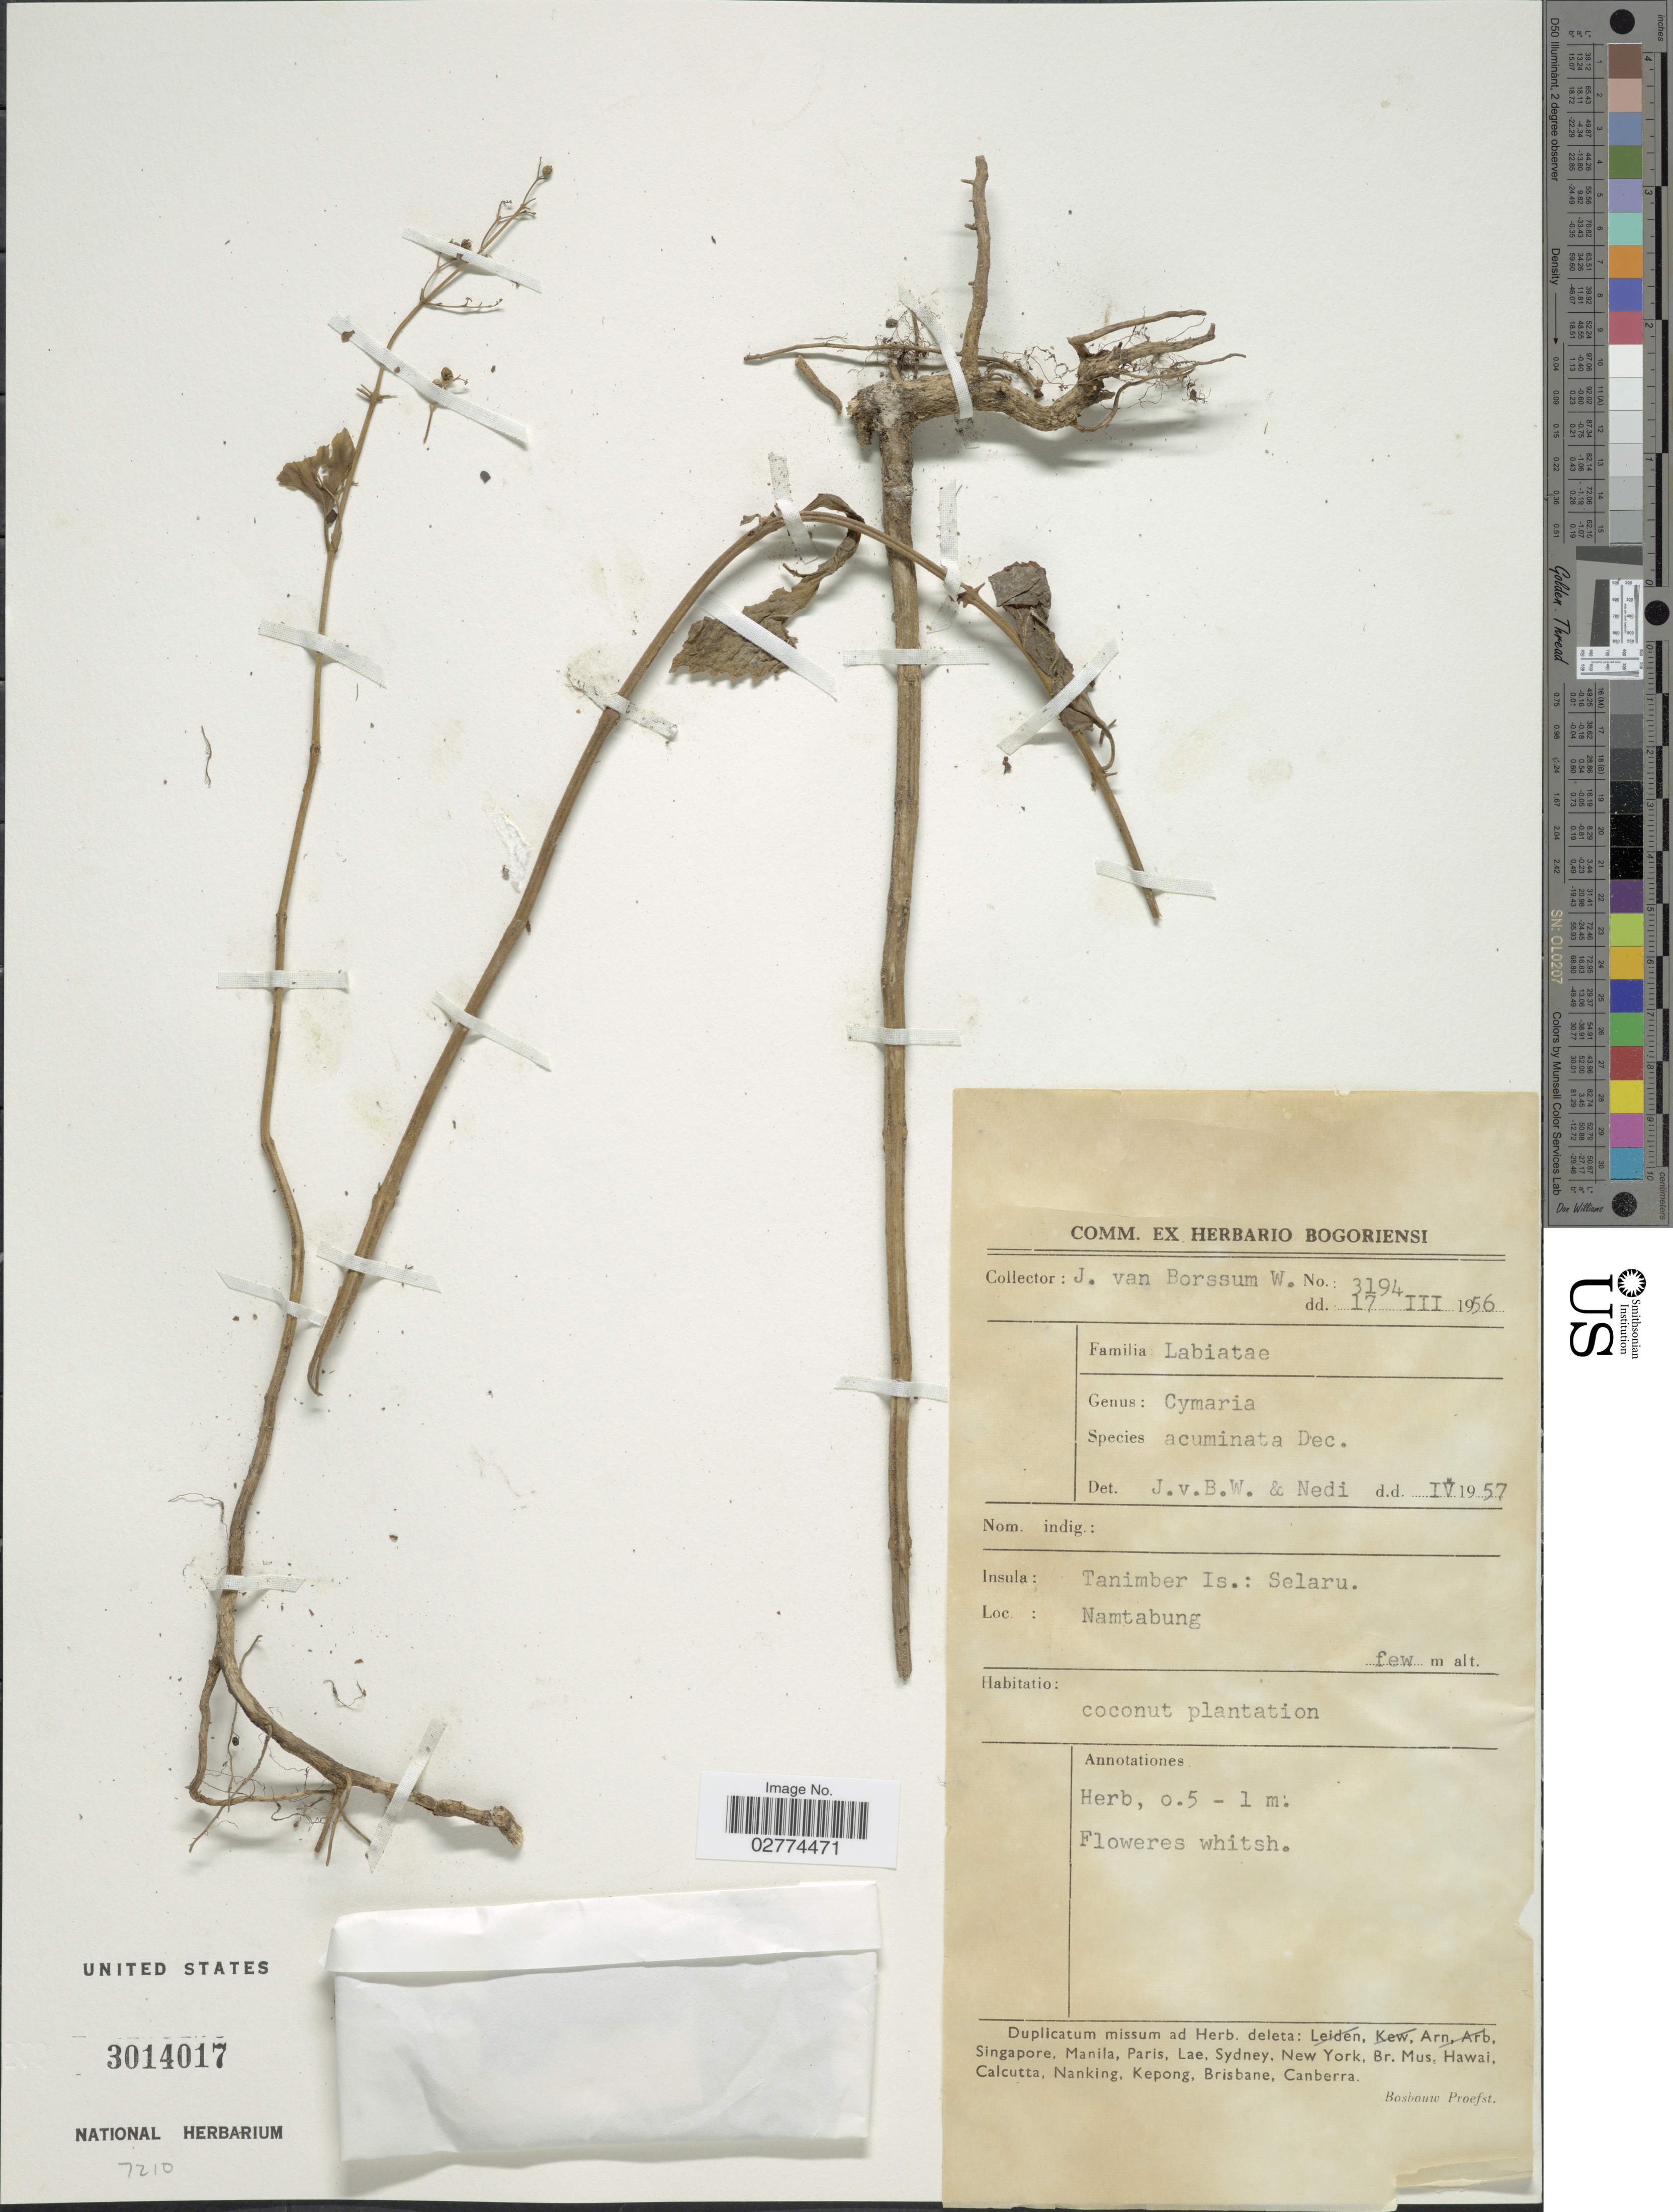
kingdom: Plantae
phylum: Tracheophyta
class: Magnoliopsida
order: Lamiales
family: Lamiaceae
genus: Cymaria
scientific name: Cymaria acuminata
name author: Decne.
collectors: J. Borssum Waalkes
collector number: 3194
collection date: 1956-03-17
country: Indonesia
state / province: Maluku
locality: Insula: Tanimber Is.: Selaru. Namtabung.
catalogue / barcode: US 3014017